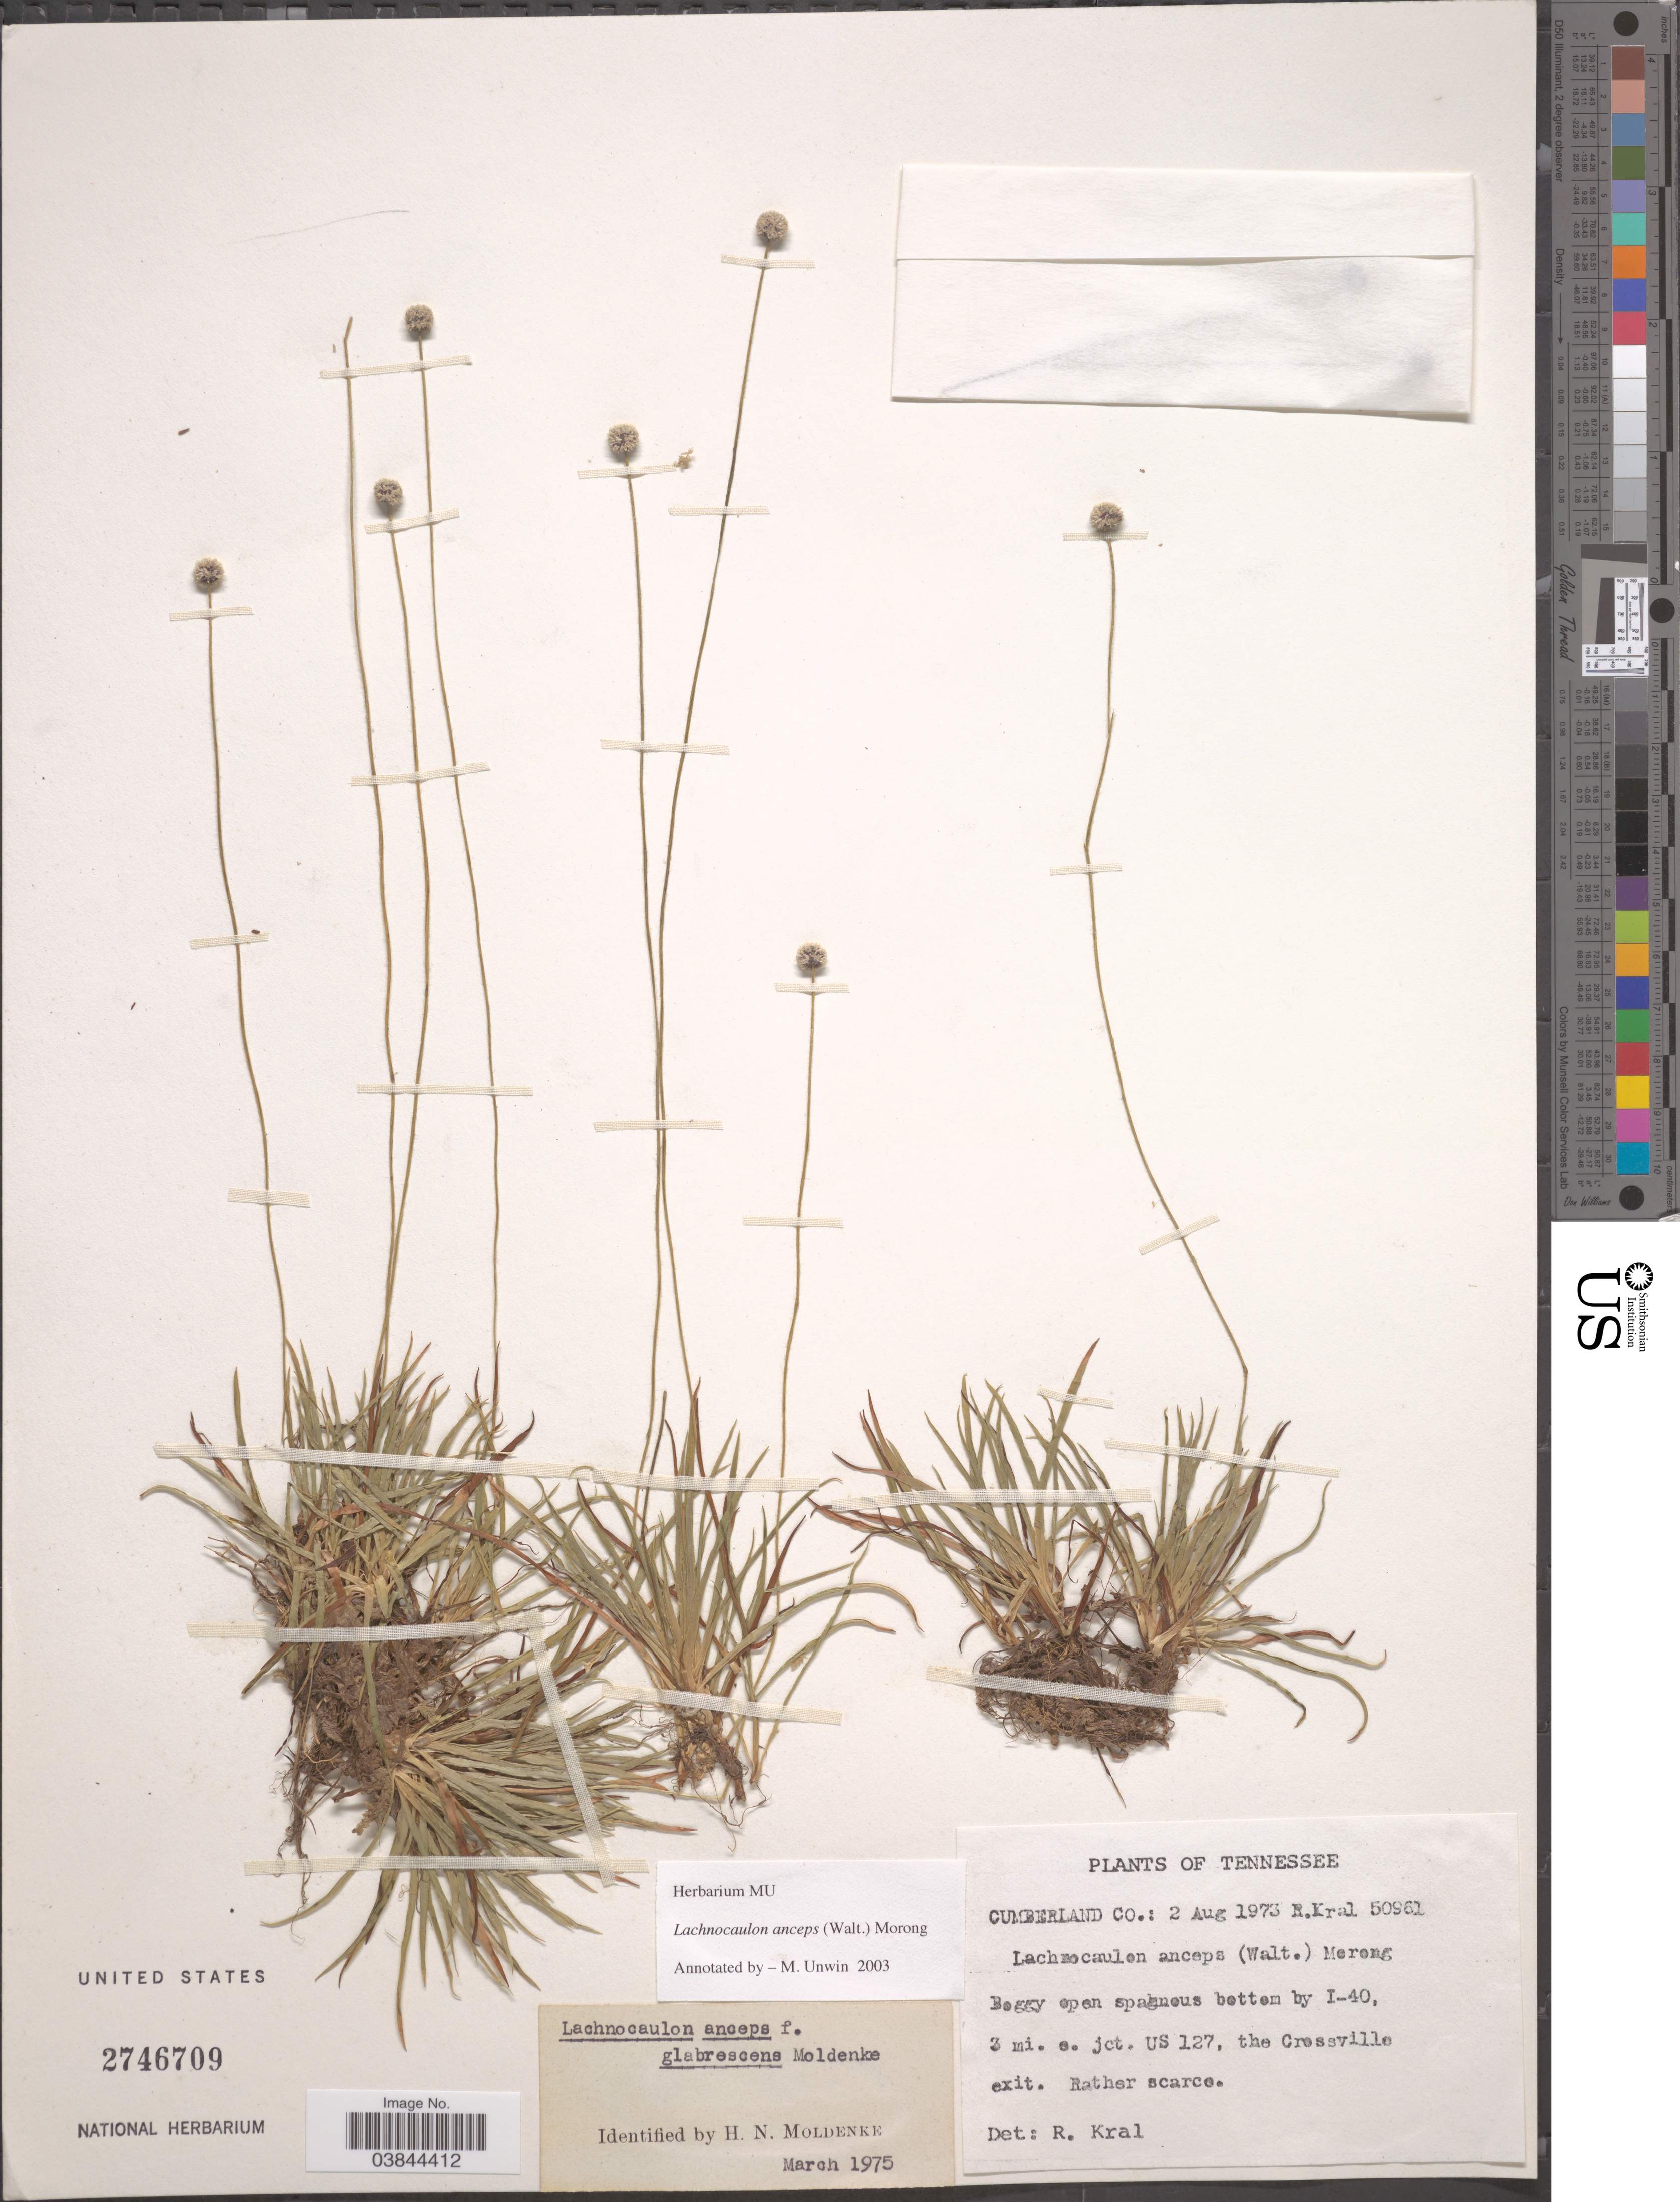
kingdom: Plantae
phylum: Tracheophyta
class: Liliopsida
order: Poales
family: Eriocaulaceae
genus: Lachnocaulon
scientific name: Lachnocaulon anceps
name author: (Walter) Morong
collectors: R. Kral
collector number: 50961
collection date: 1973-08-02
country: United States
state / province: Tennessee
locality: Cumberland Co.: Boggy open spagneus bottom by I-40, 3 mi. e. jct. US 127. the Crossville exit.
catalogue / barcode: US 2746709